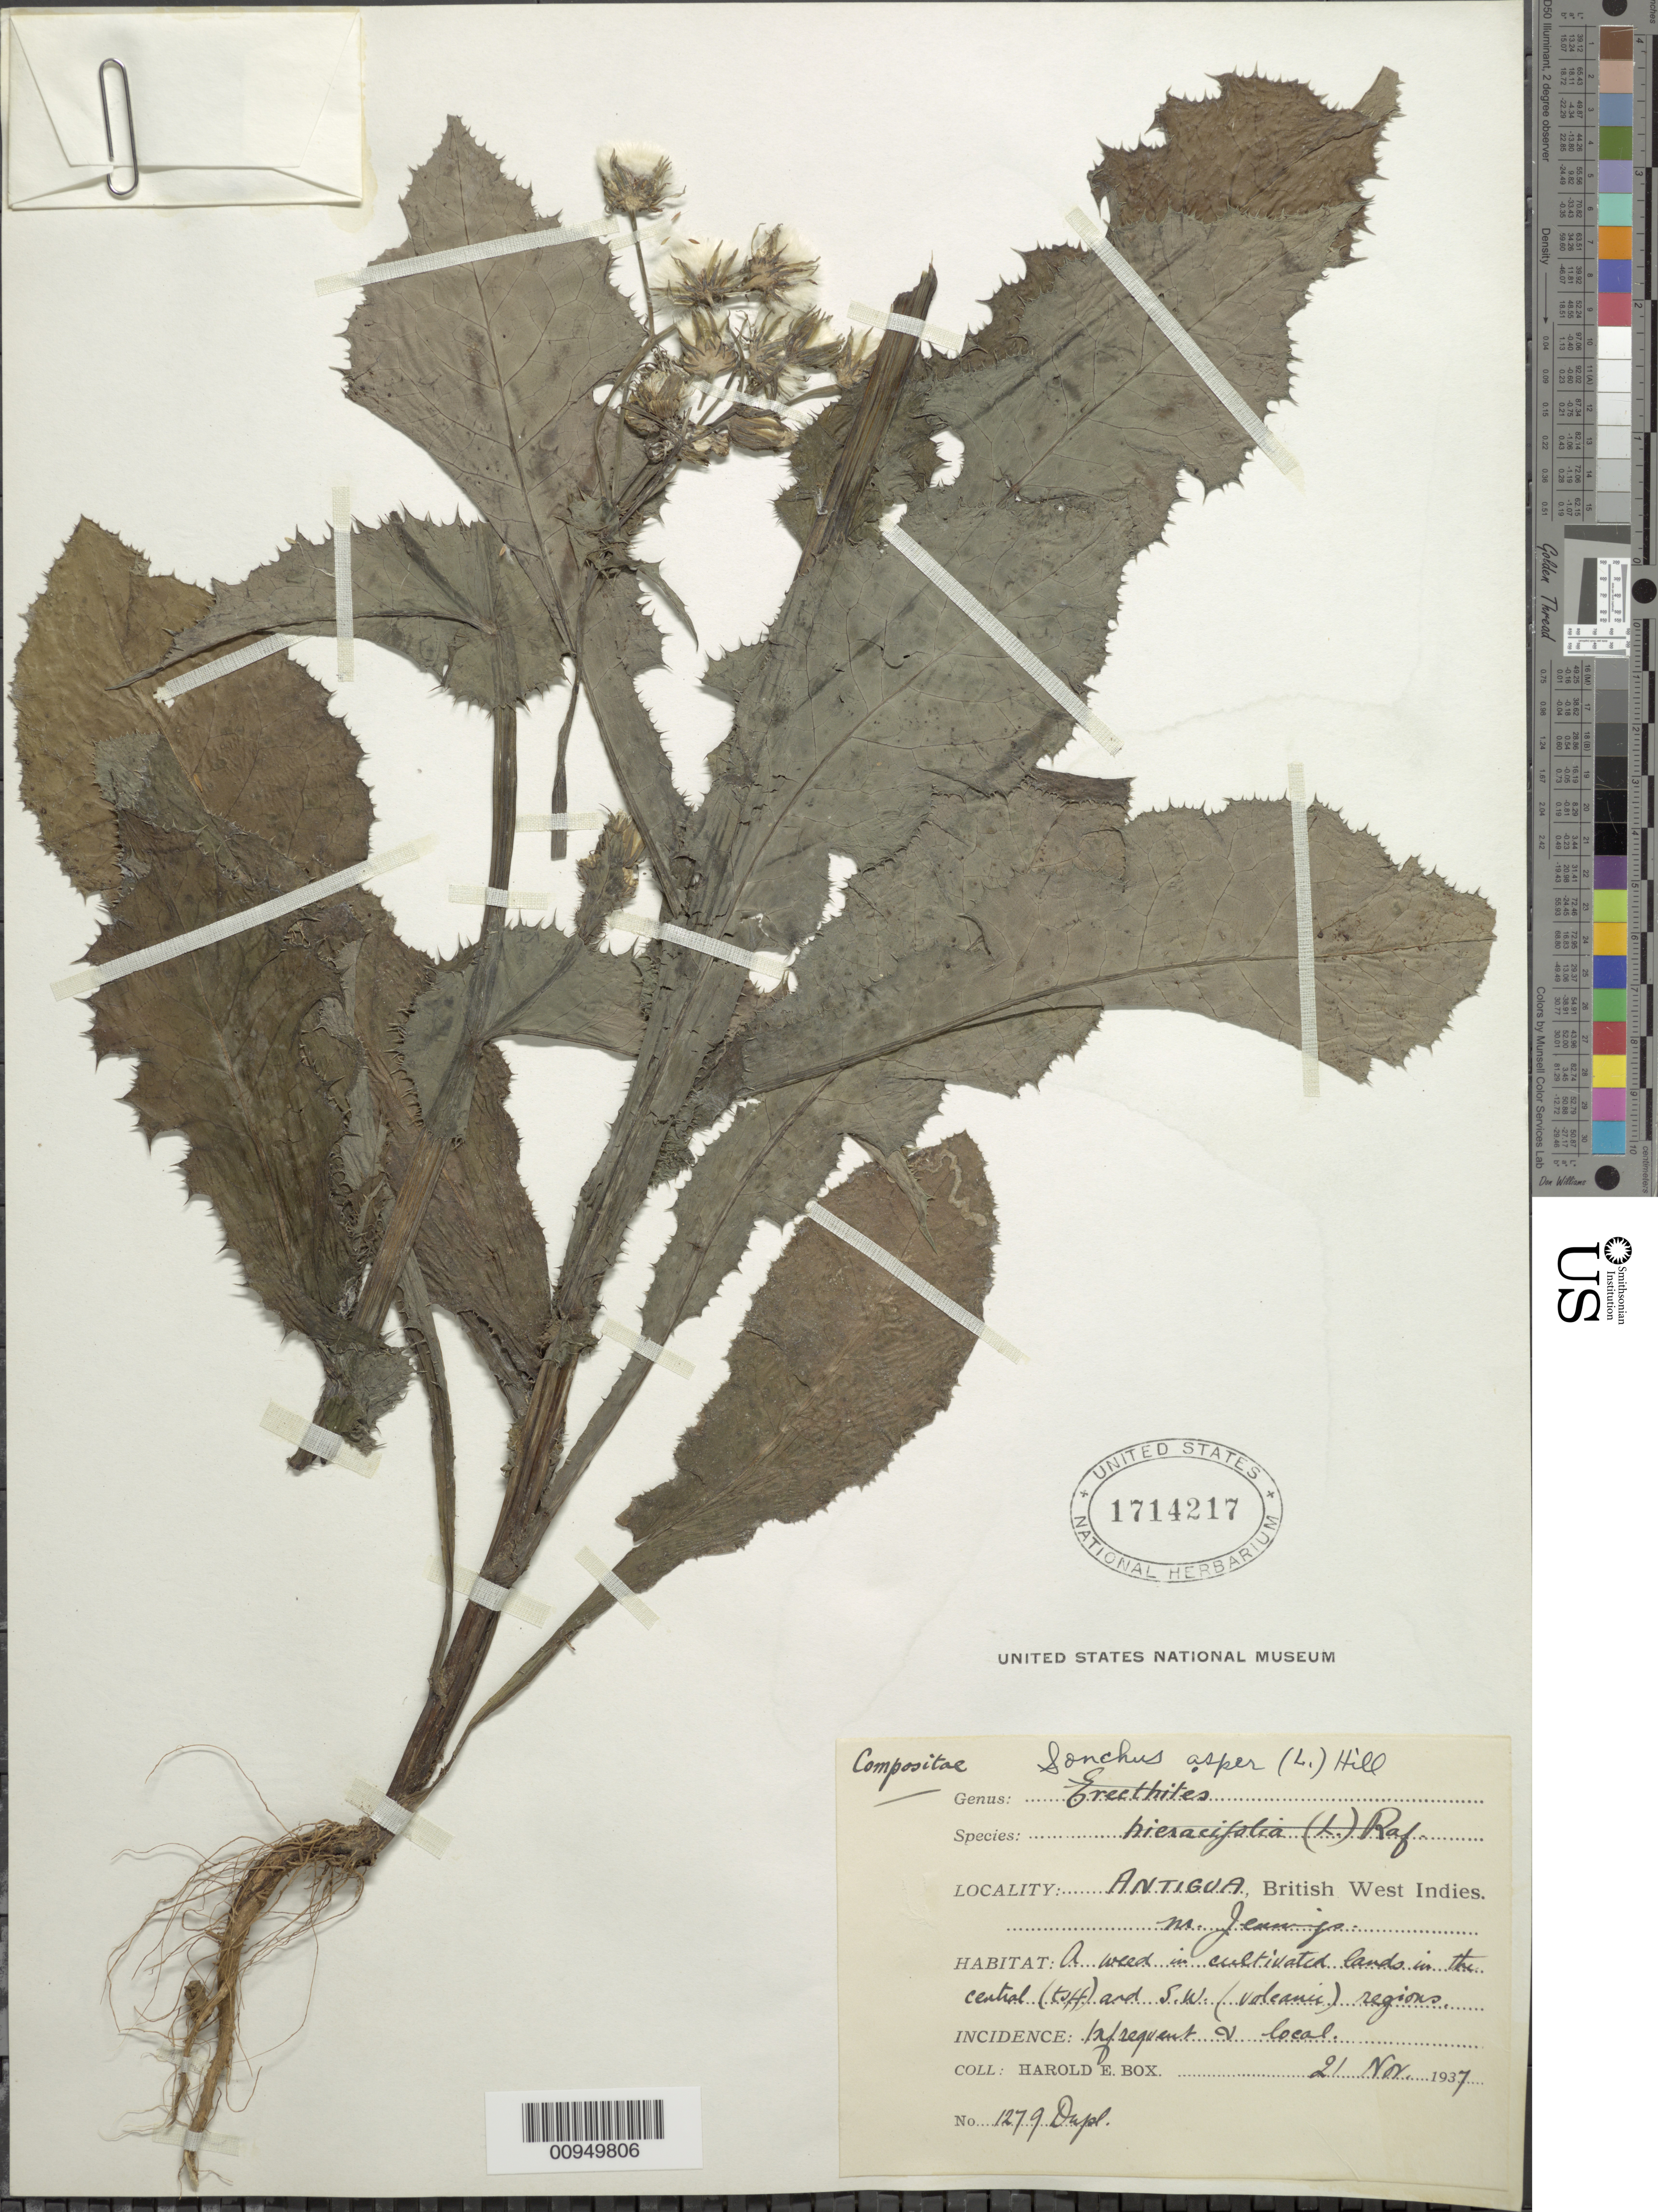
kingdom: Plantae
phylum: Tracheophyta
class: Magnoliopsida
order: Asterales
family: Asteraceae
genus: Sonchus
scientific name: Sonchus asper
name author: (L.) Hill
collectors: H. E. Box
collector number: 1279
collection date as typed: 21 Nov 1937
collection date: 1937-11-21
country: Antigua and Barbuda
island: Antigua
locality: Near Jennings, cultivated lands in the central (tuff) and SW (volcanic) regions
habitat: In cultivated lands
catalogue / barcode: US 1714217